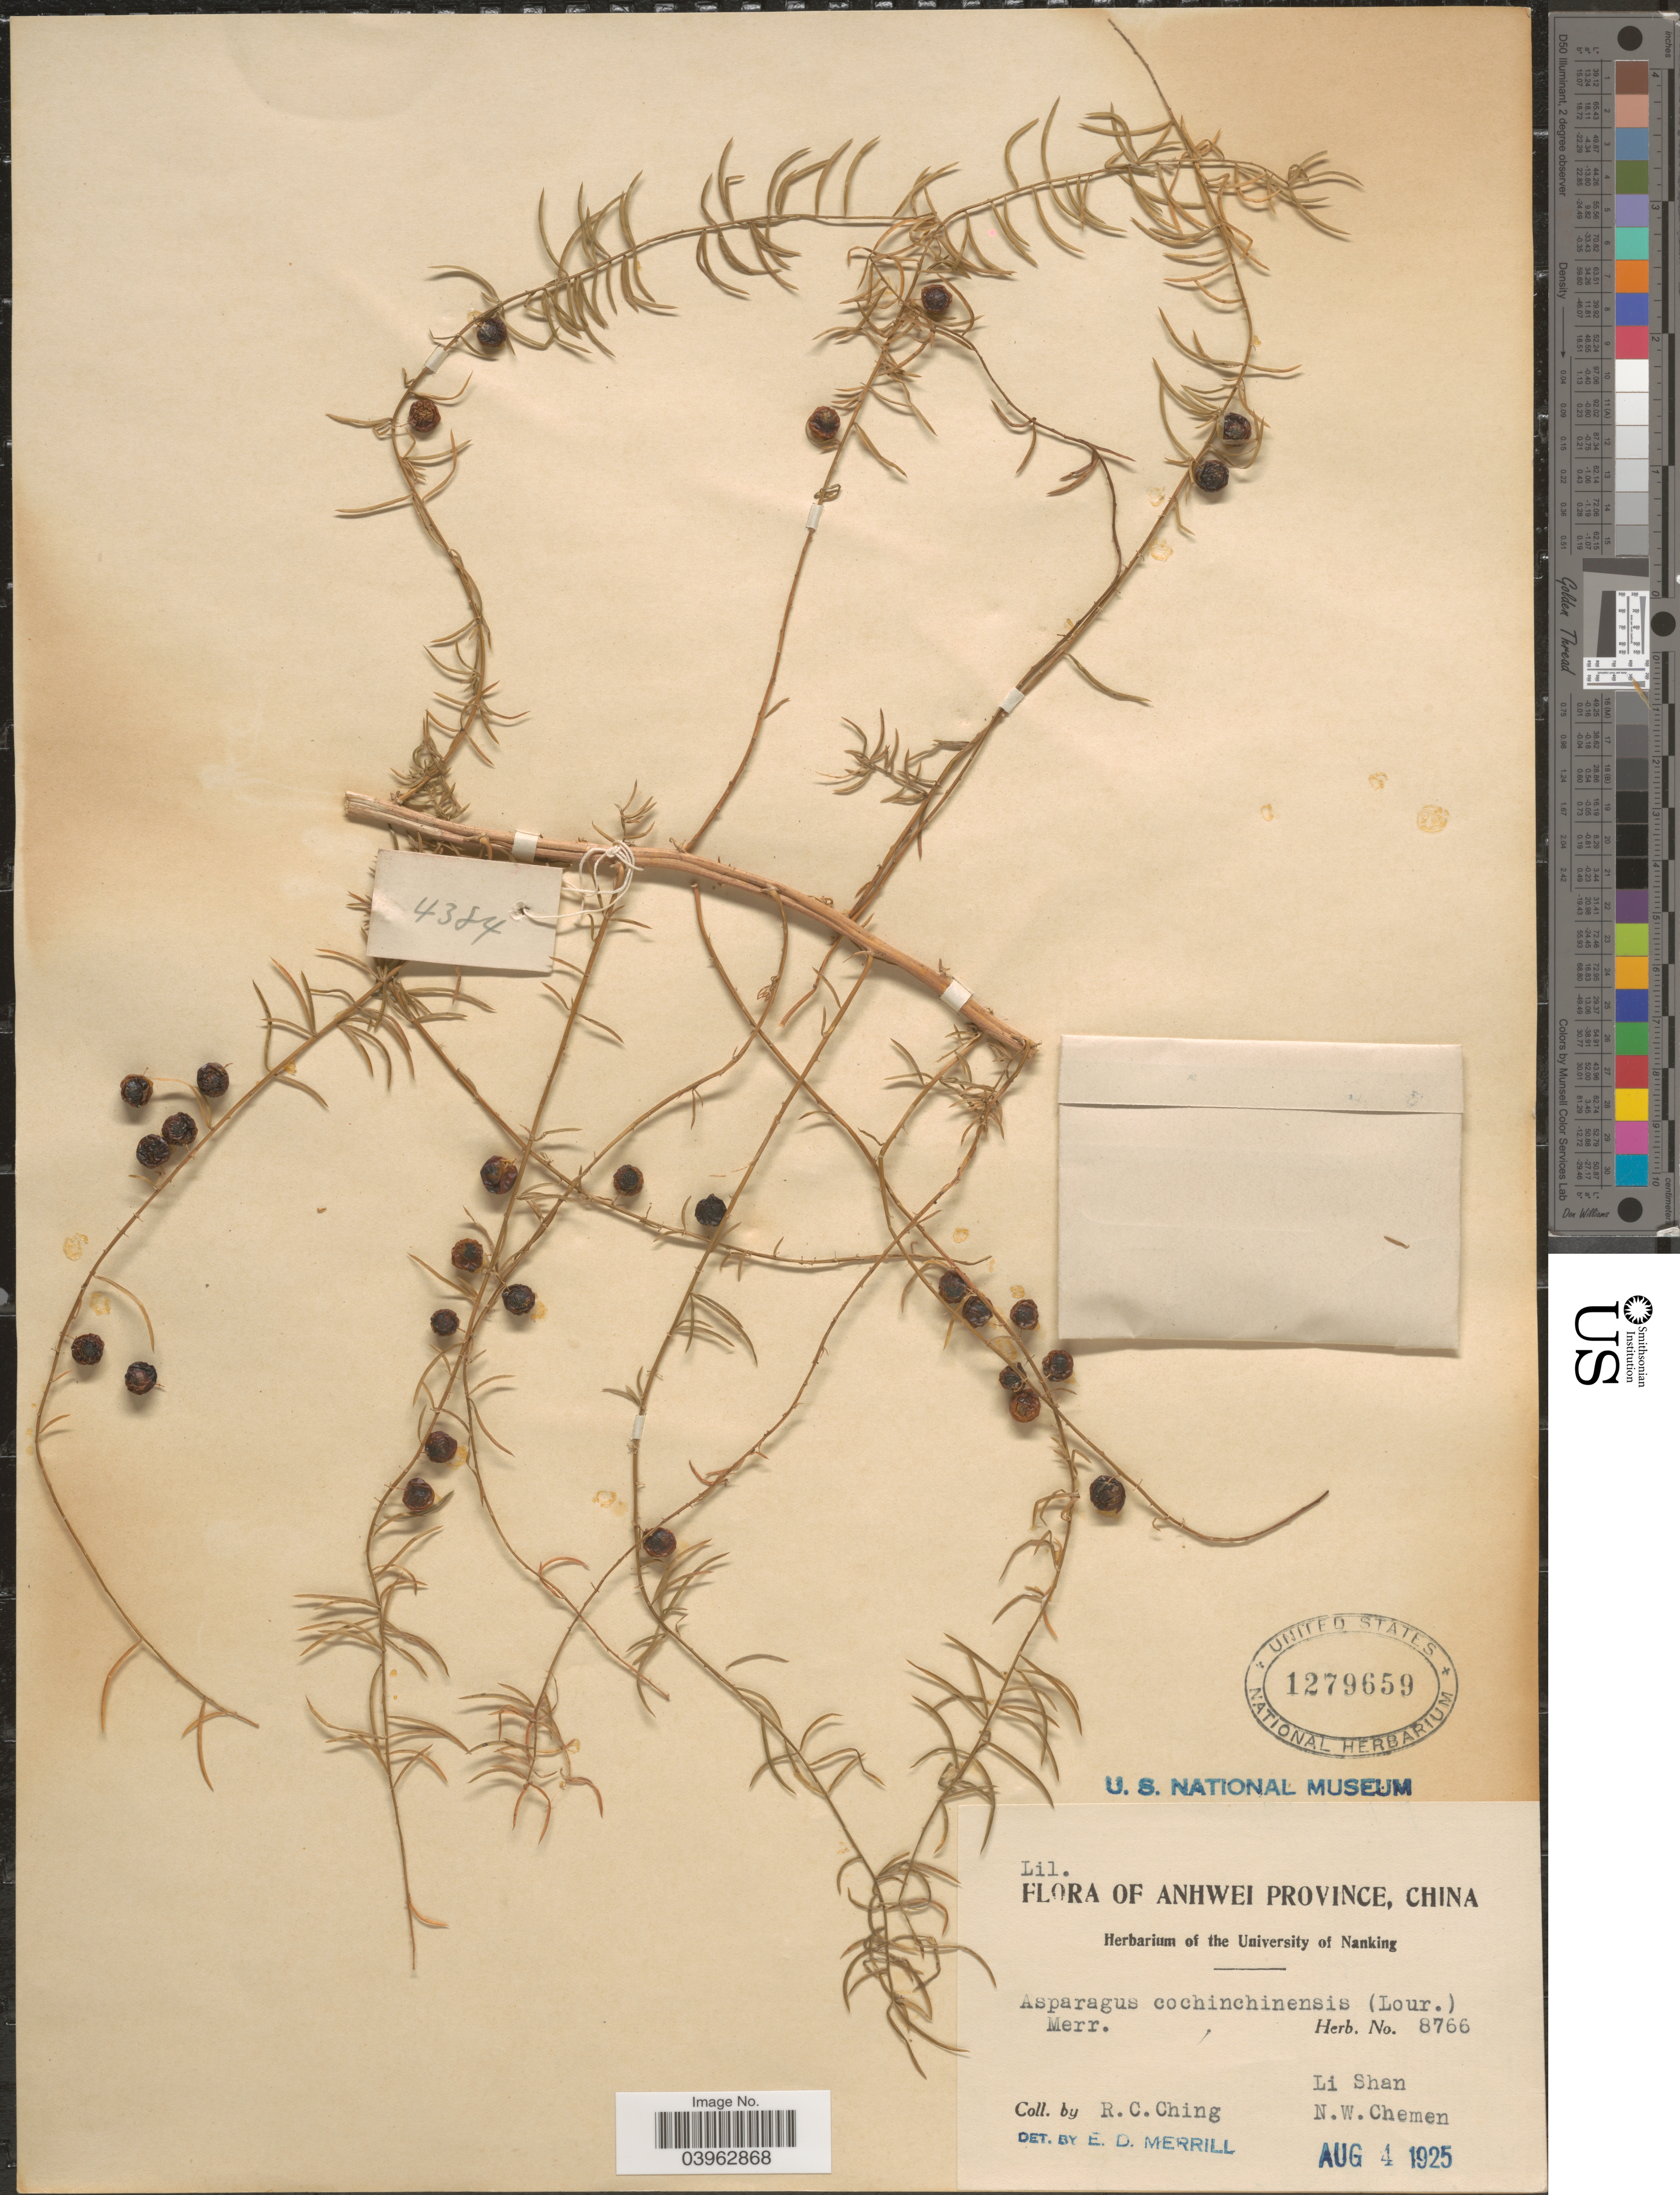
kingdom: Plantae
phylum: Tracheophyta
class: Liliopsida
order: Asparagales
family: Asparagaceae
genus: Asparagus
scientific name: Asparagus cochinchinensis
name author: (Lour.) Merr.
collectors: R. C. Ching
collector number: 8766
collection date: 1925-08-04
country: China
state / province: Anhui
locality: Anhwei Province. Li Shan. N.W. Chemen.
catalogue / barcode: US 1279659